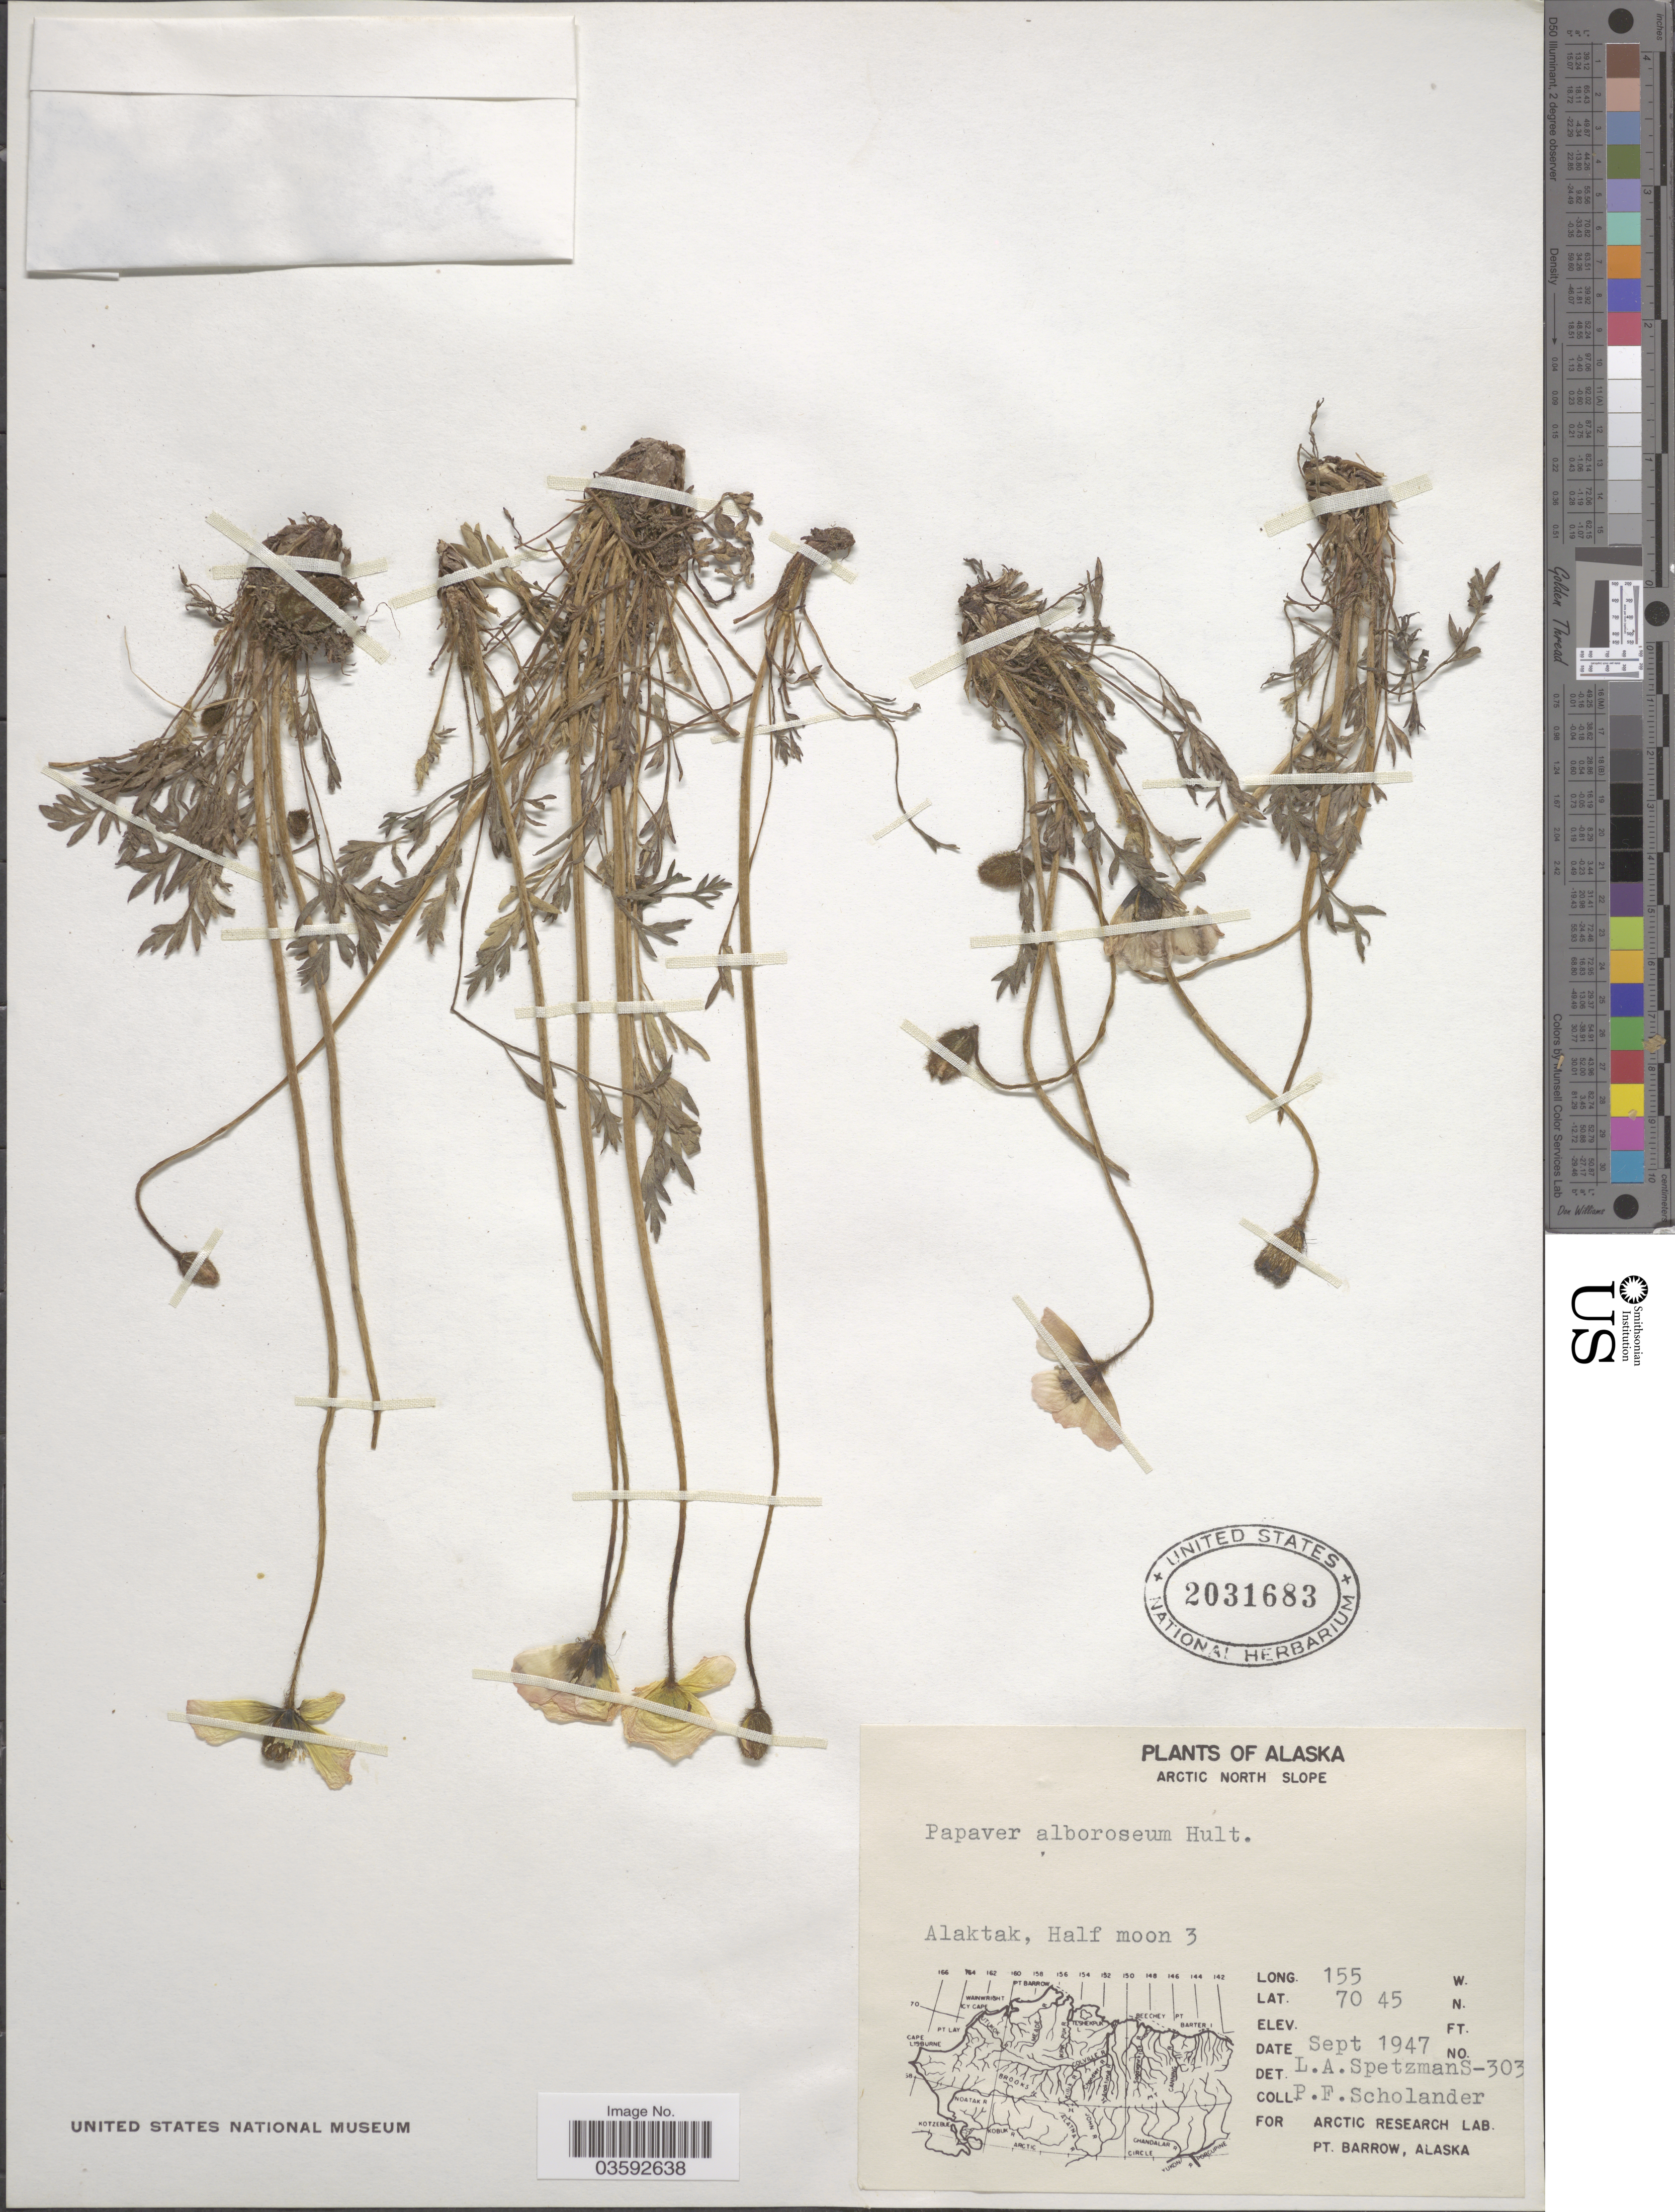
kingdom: Plantae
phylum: Tracheophyta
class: Magnoliopsida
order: Ranunculales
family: Papaveraceae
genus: Papaver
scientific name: Papaver alboroseum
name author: Hultén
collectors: P. Scholander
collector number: S-303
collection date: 1947-09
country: United States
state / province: Alaska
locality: Arctic North Slope. Alaktak, Half moon 3.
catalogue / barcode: US 2031683